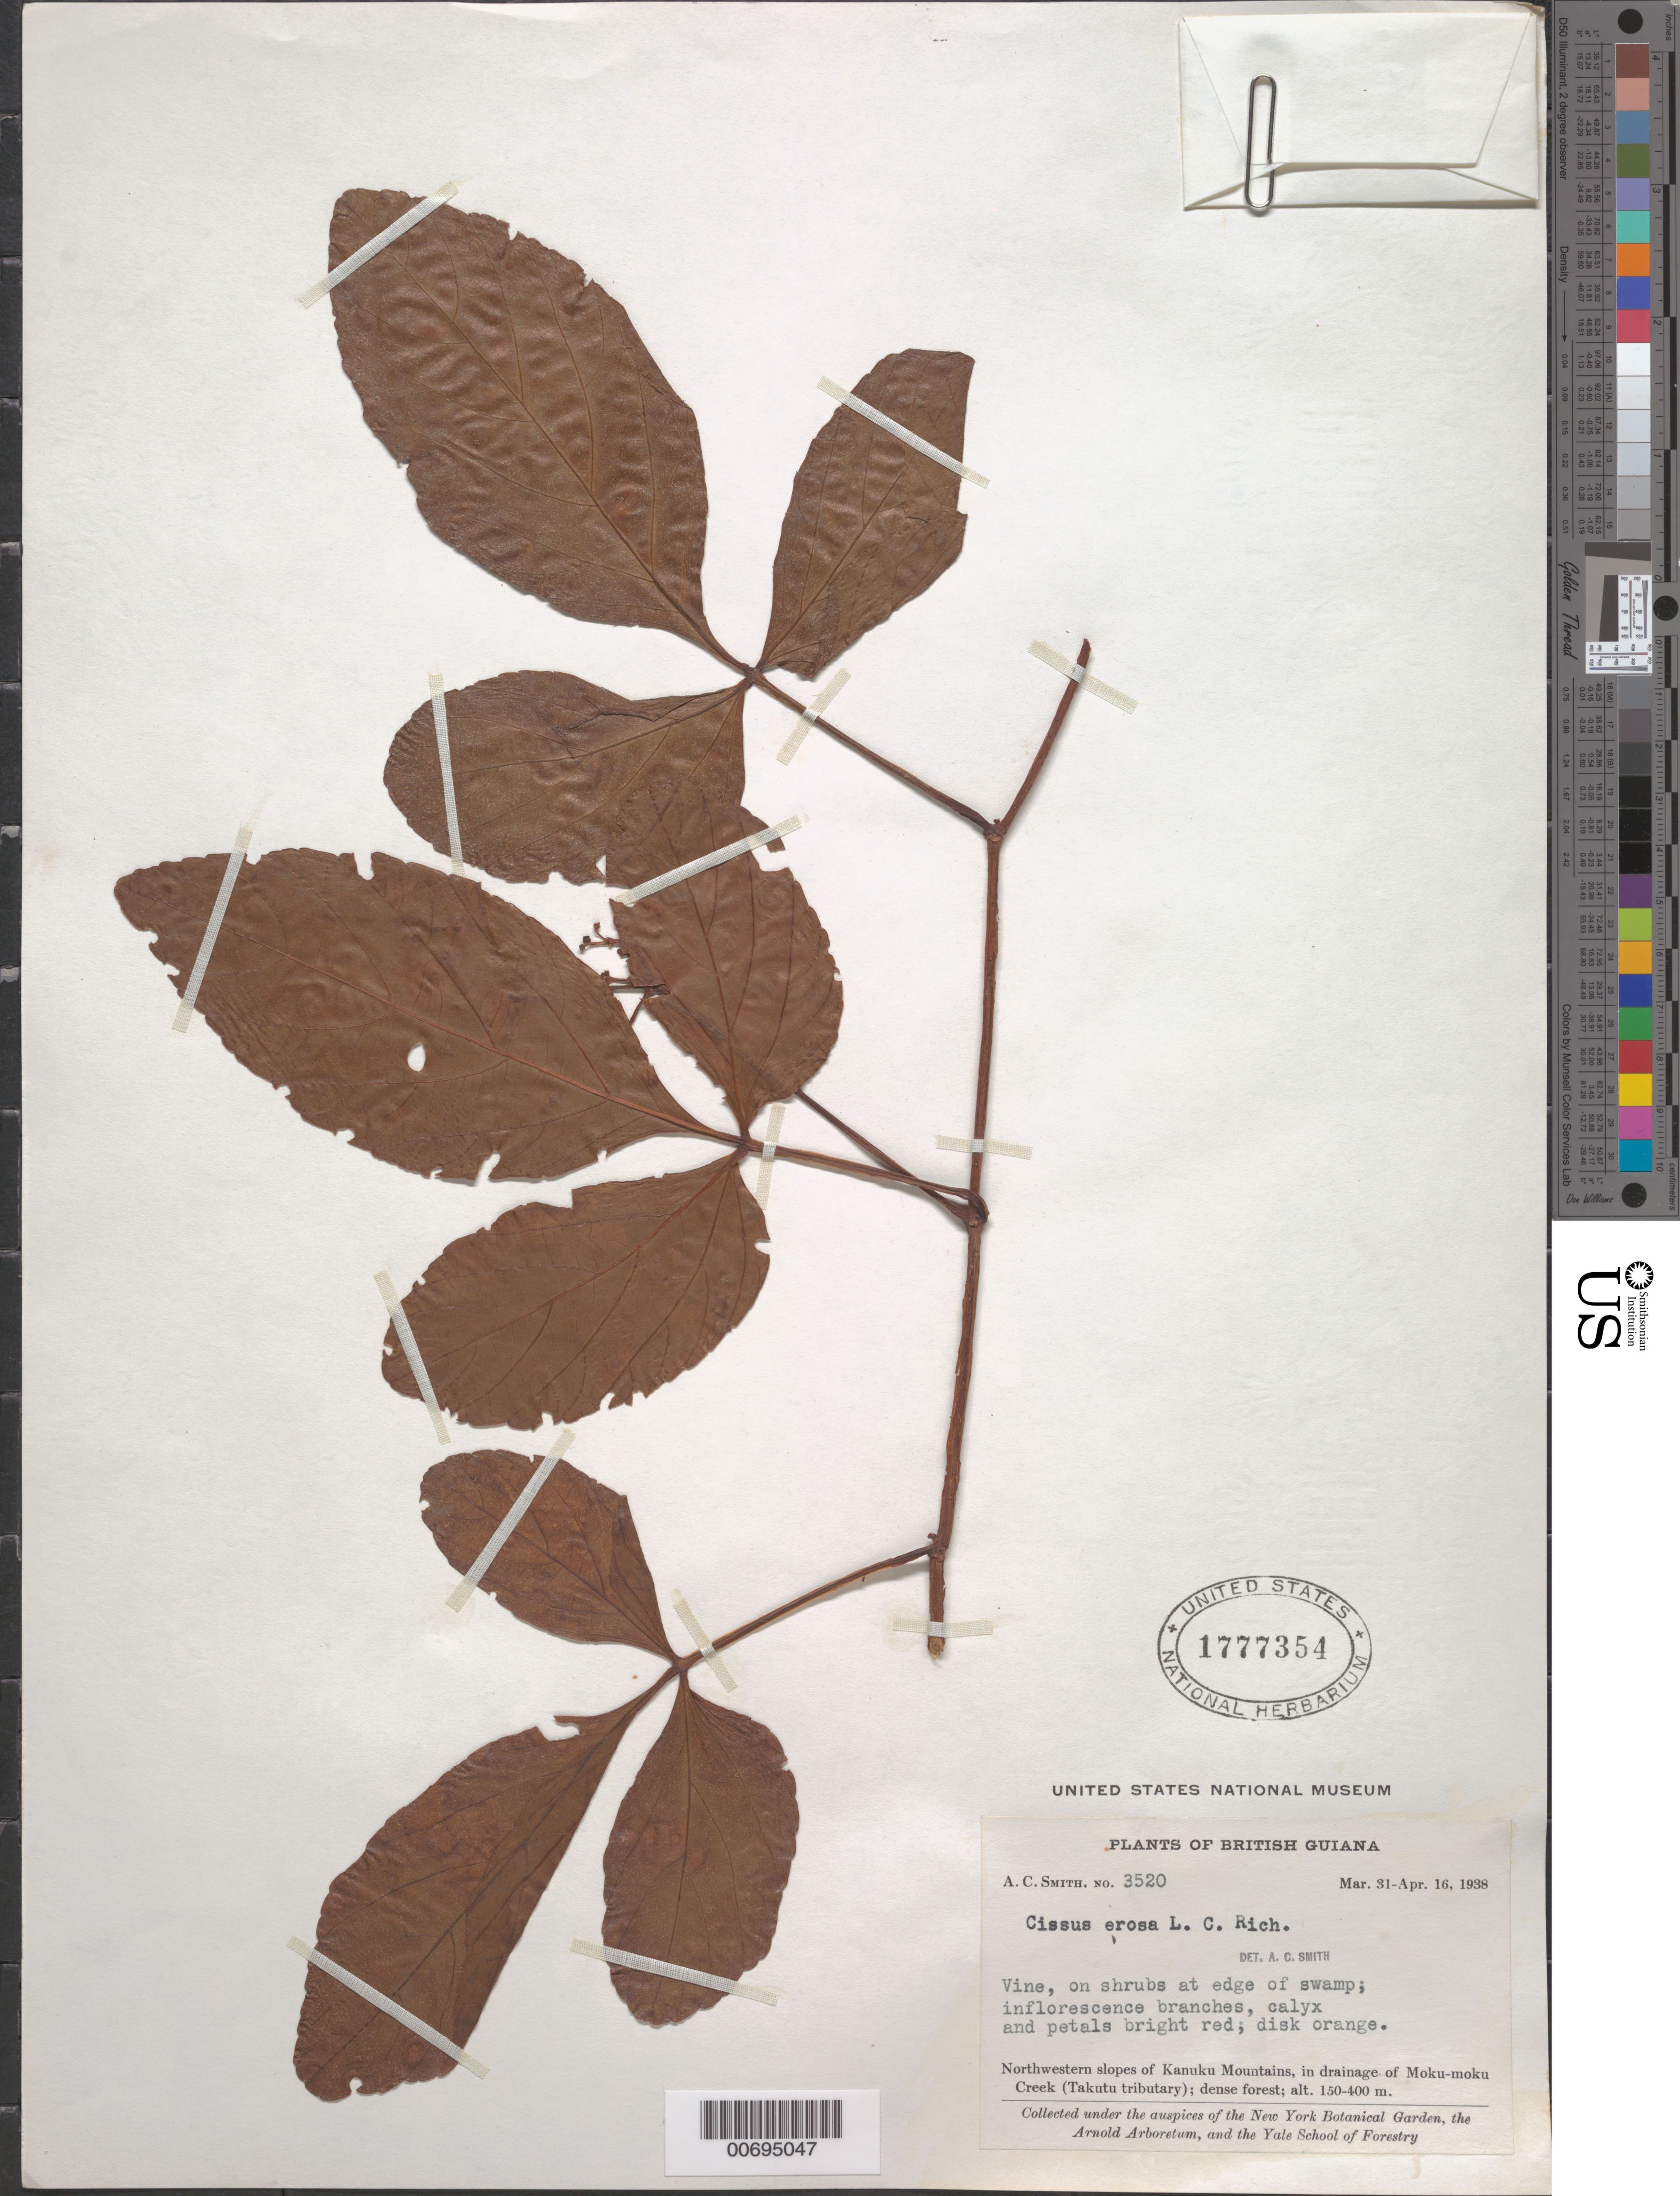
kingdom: Plantae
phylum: Tracheophyta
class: Magnoliopsida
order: Vitales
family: Vitaceae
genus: Cissus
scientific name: Cissus erosa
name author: Rich.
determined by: Smith, A. C.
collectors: A. C. Smith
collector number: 3520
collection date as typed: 31-Mar-38 to 16-Apr-38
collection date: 1938-03-31/1938-04-16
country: Guyana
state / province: U. Takutu-U. Essequibo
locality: Kanuku Mts., NW slopes, in drainage of Moku-moku Creek (Takutu tributary)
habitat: Edge of swamp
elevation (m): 150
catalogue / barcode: US 1777354